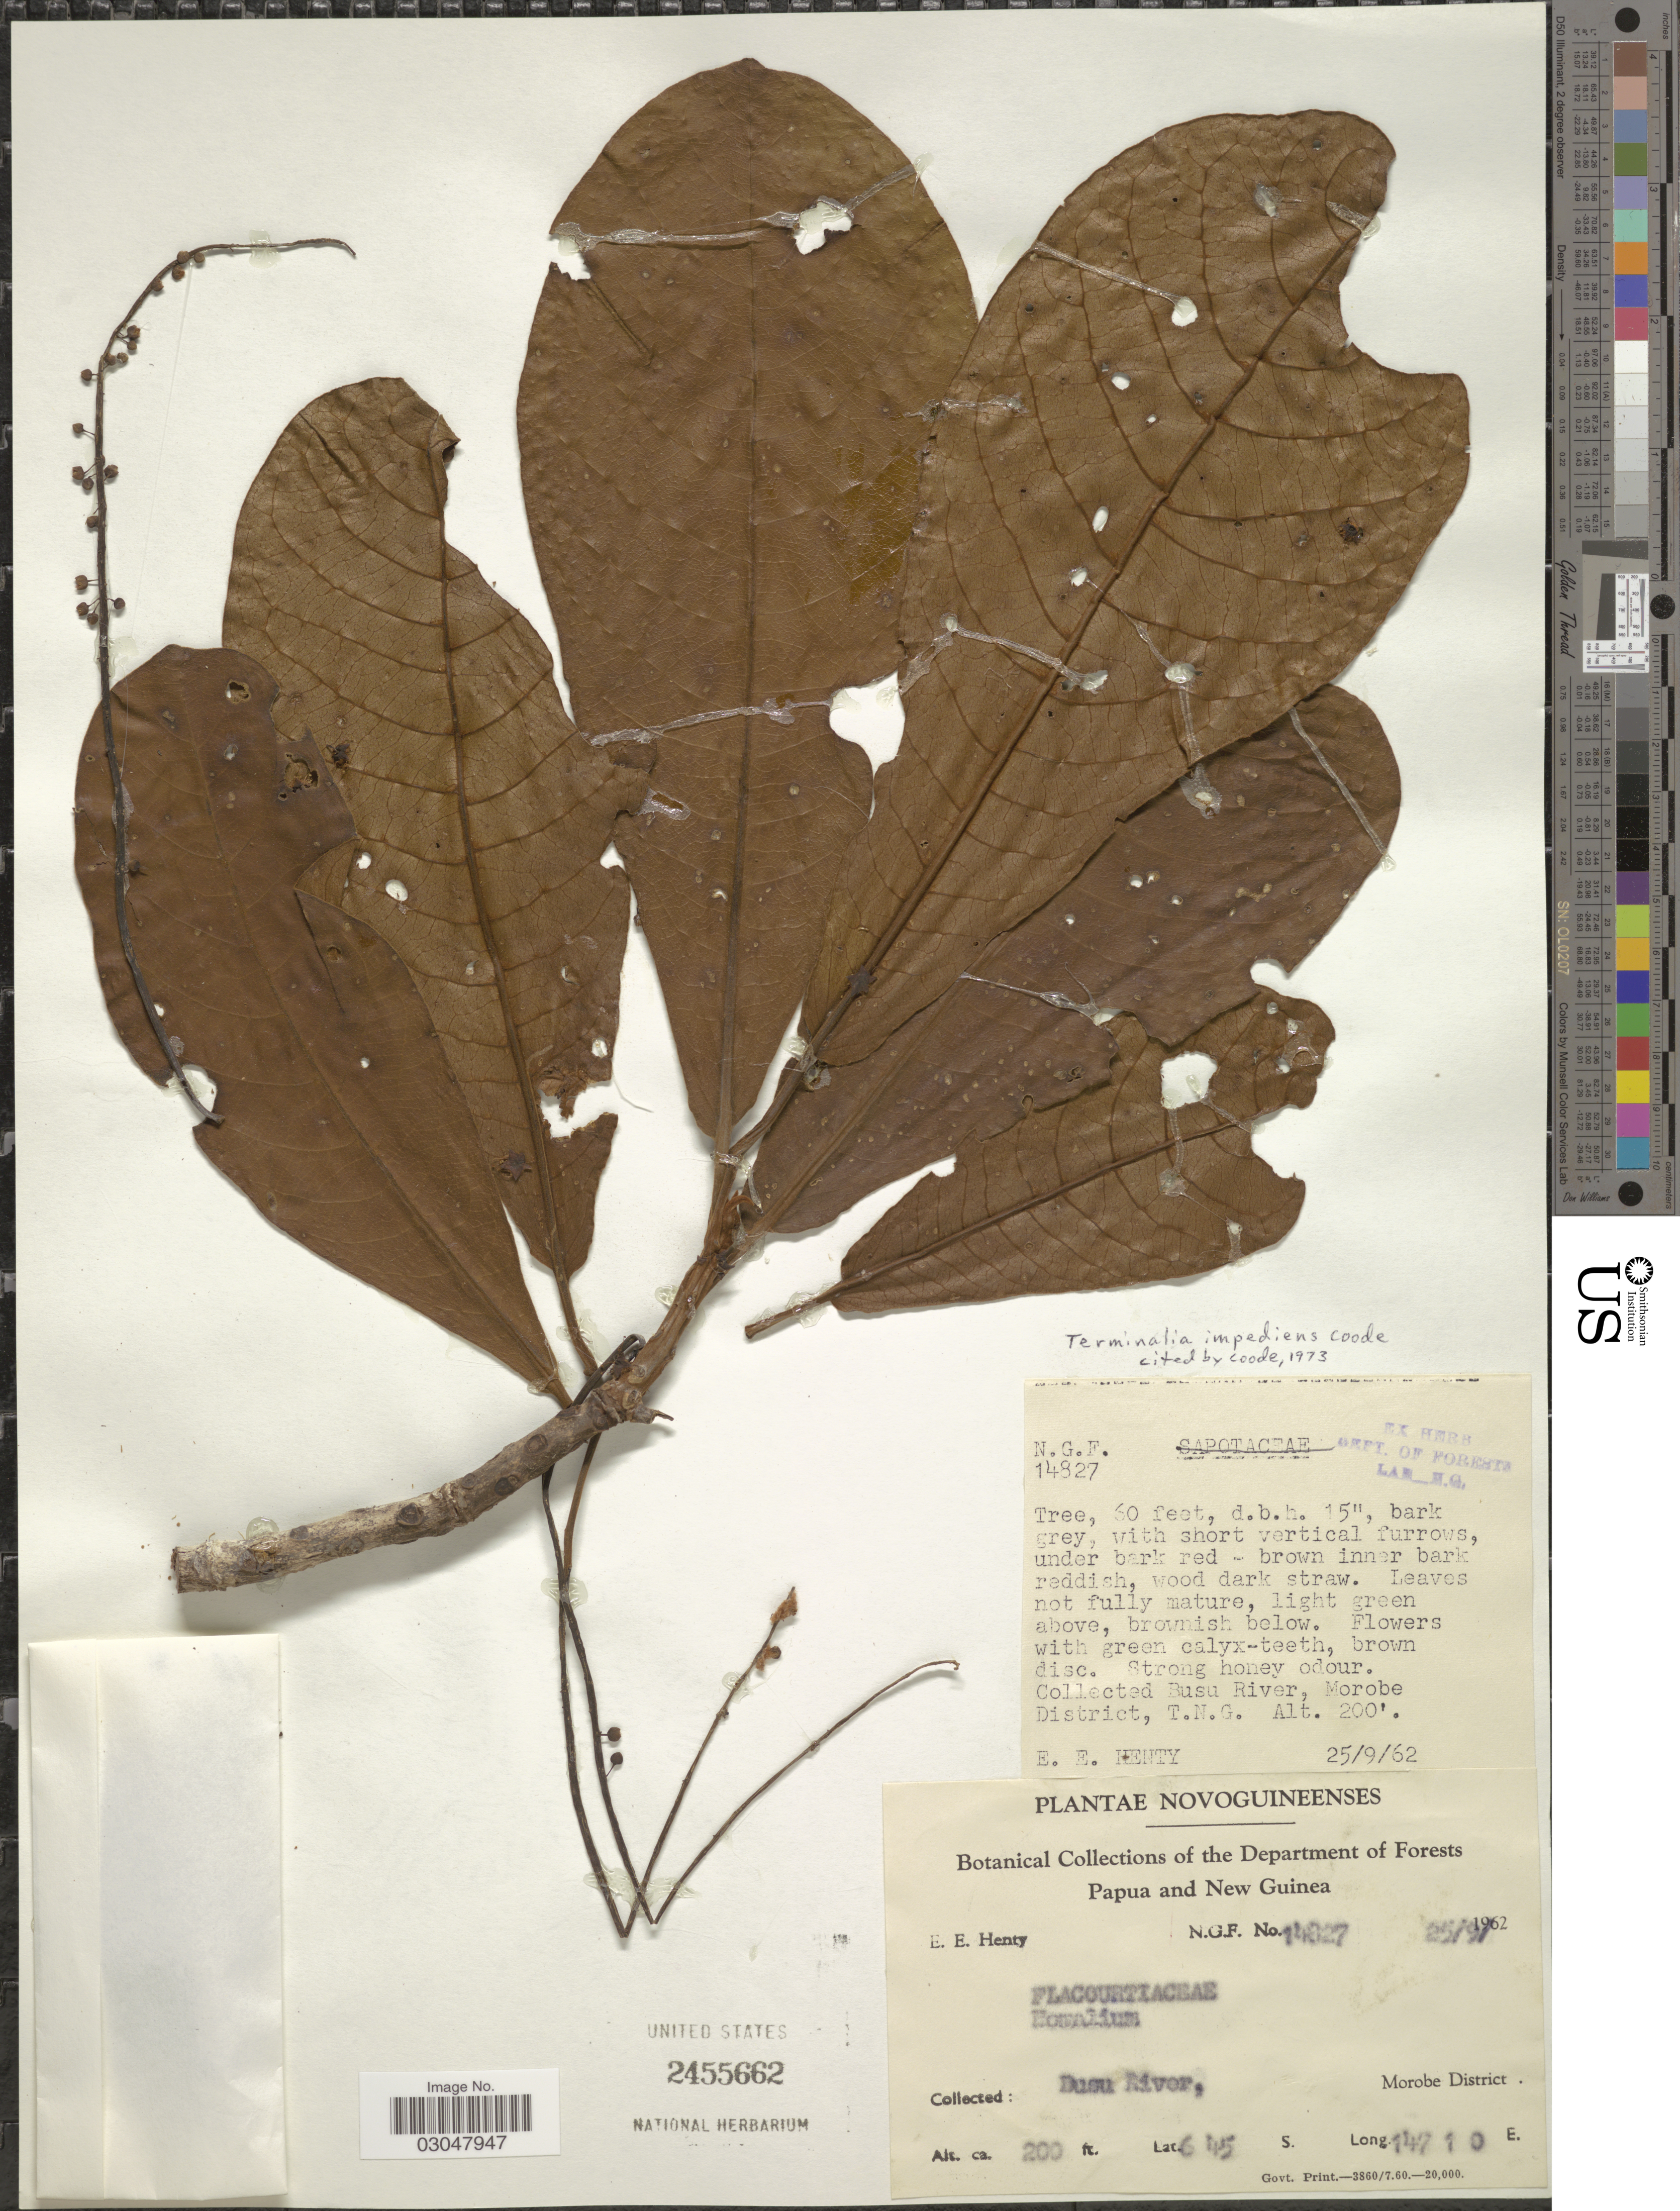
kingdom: Plantae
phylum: Tracheophyta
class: Magnoliopsida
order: Myrtales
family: Combretaceae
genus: Terminalia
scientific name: Terminalia impediens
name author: Coode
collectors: E. Henty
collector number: N.G.F. 14827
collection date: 1962-09-25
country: Papua New Guinea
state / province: Morobe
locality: Novoguineenses. Papua and New Guinea. Busu River, Morobe District, T.N.G.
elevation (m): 61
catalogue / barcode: US 2455662